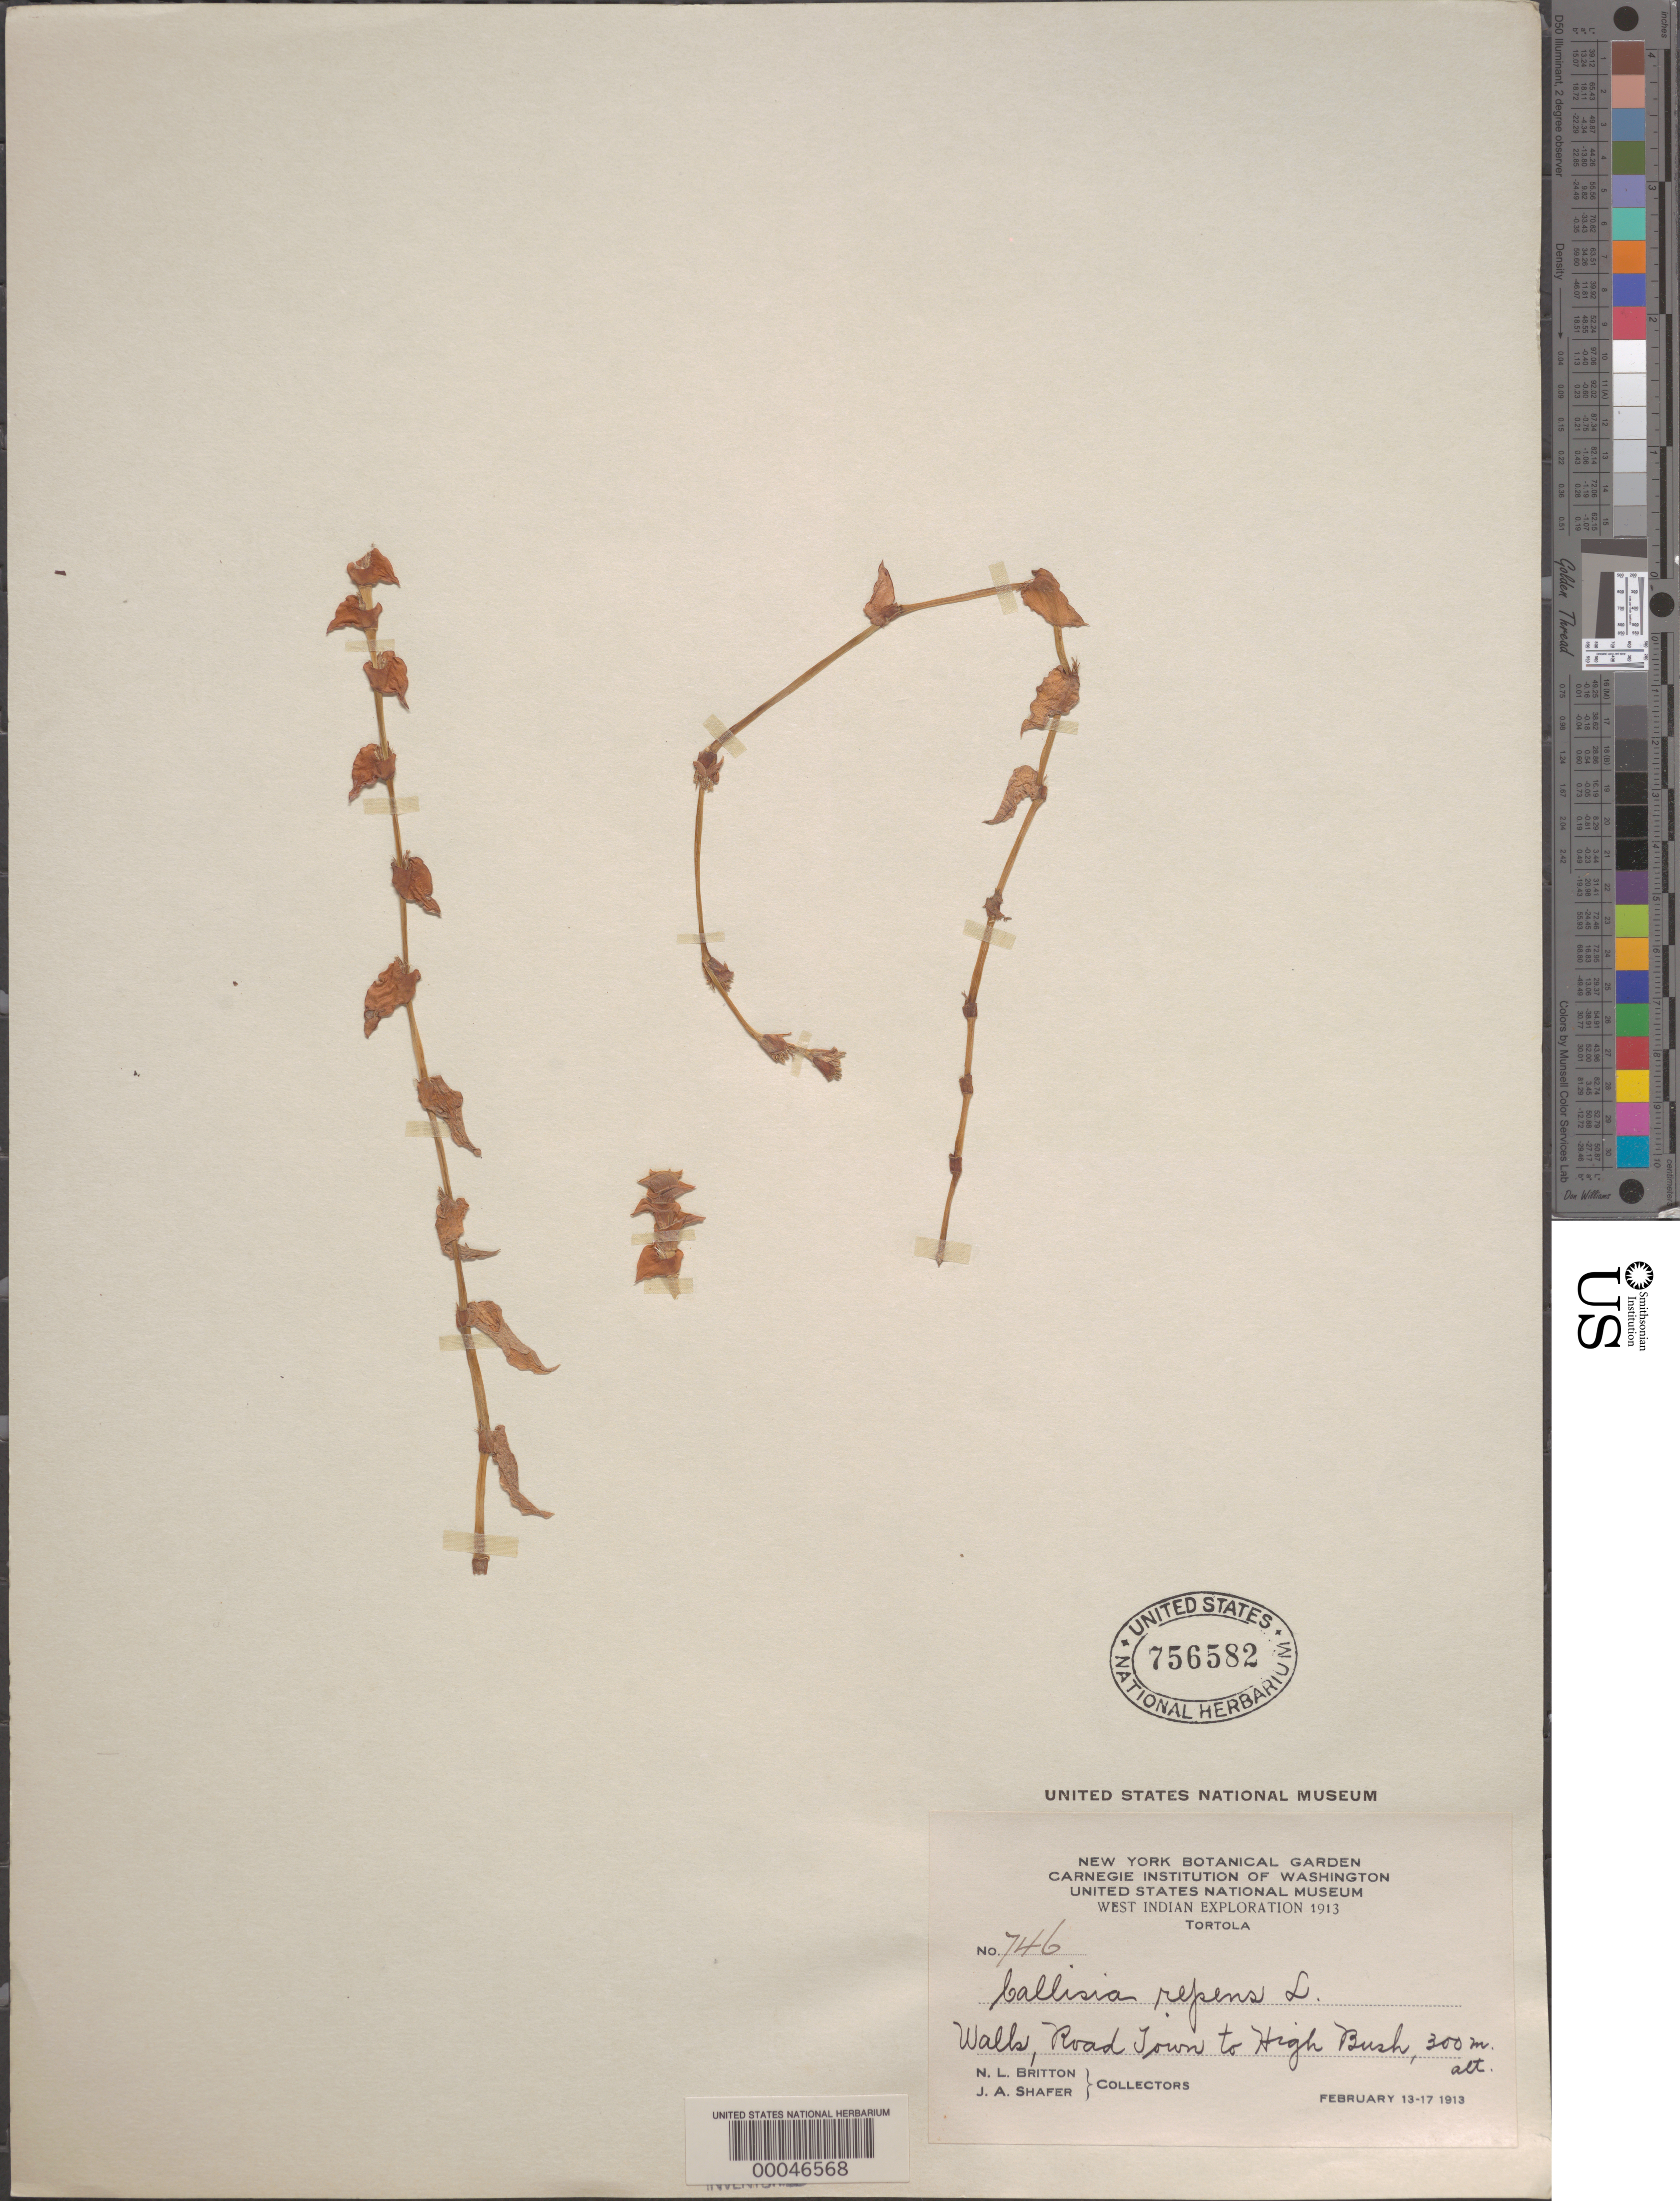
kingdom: Plantae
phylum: Tracheophyta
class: Liliopsida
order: Commelinales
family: Commelinaceae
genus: Callisia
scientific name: Callisia repens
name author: (Jacq.) L.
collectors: N. Britton & J. A. Shafer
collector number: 746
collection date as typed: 13 Feb 1913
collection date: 1913-02-13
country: British Virgin Islands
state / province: Tortola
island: Tortola Island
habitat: Walls, roadside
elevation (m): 300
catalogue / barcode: US 756582